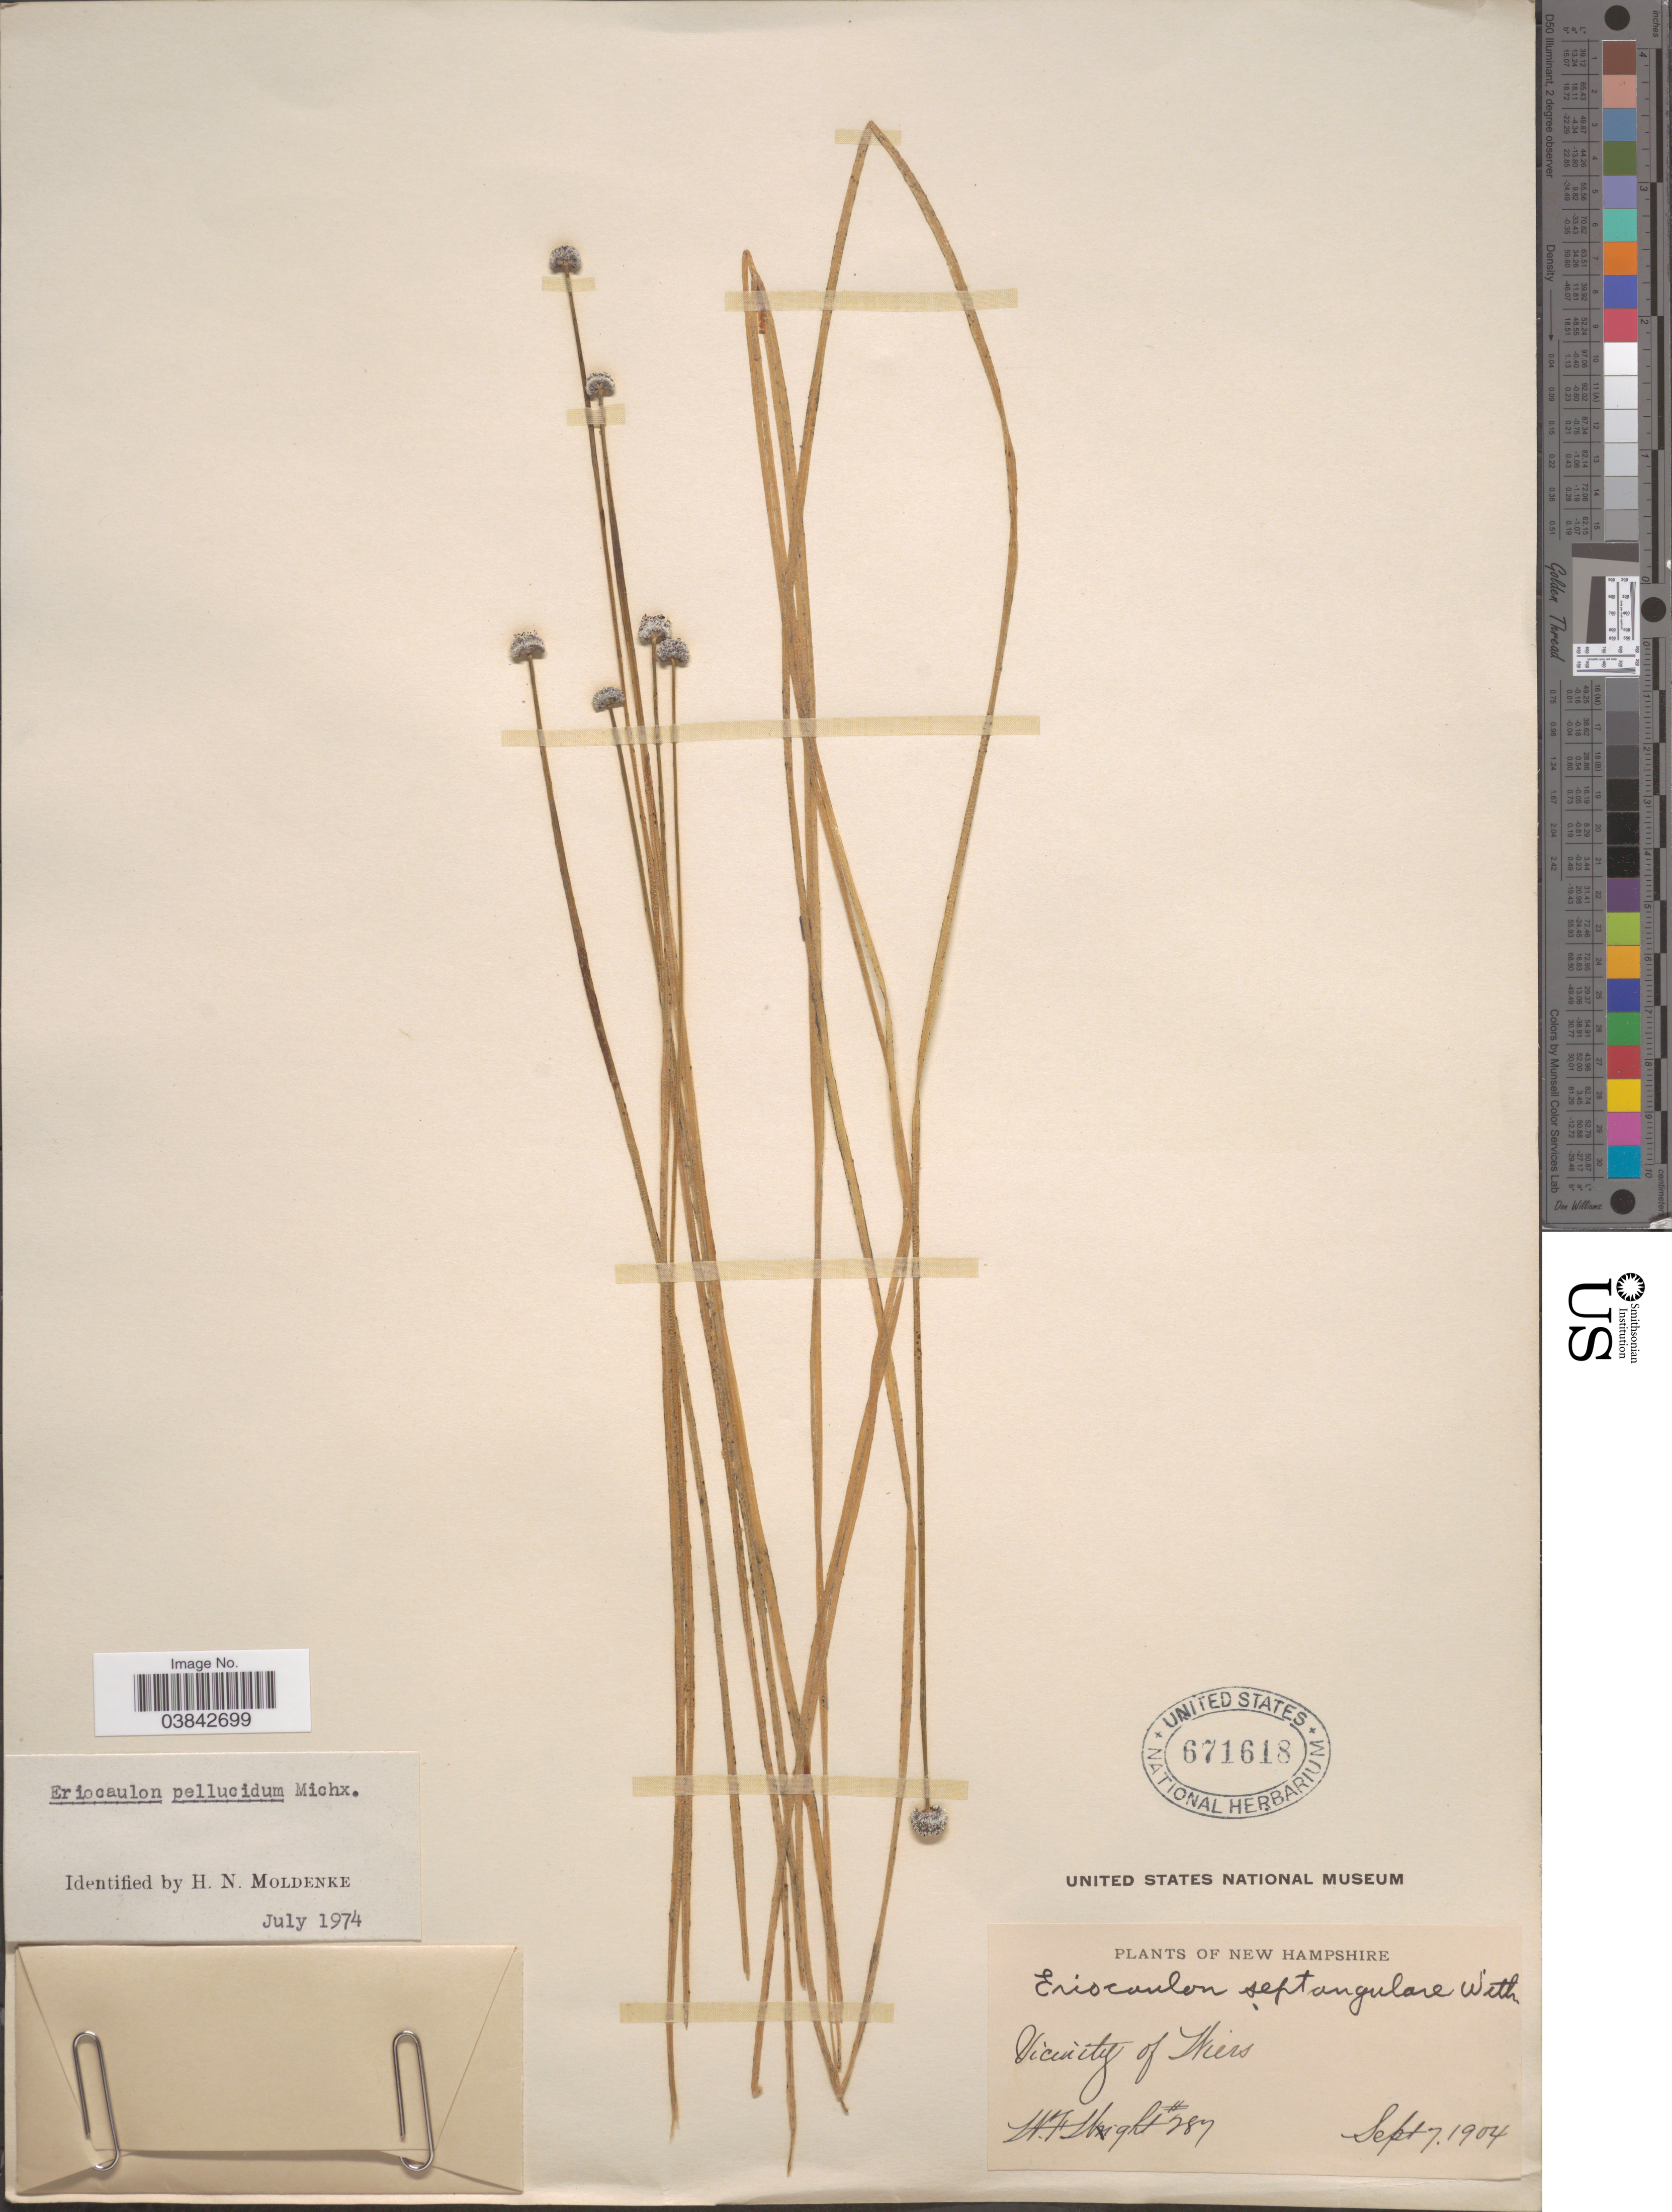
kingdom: Plantae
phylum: Tracheophyta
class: Liliopsida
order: Poales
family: Eriocaulaceae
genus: Eriocaulon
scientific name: Eriocaulon aquaticum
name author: (Hill) Druce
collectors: W. F. Wright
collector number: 287*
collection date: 1904-09-07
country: United States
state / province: New Hampshire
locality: Vicinity of Wiers.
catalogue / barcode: US 671618